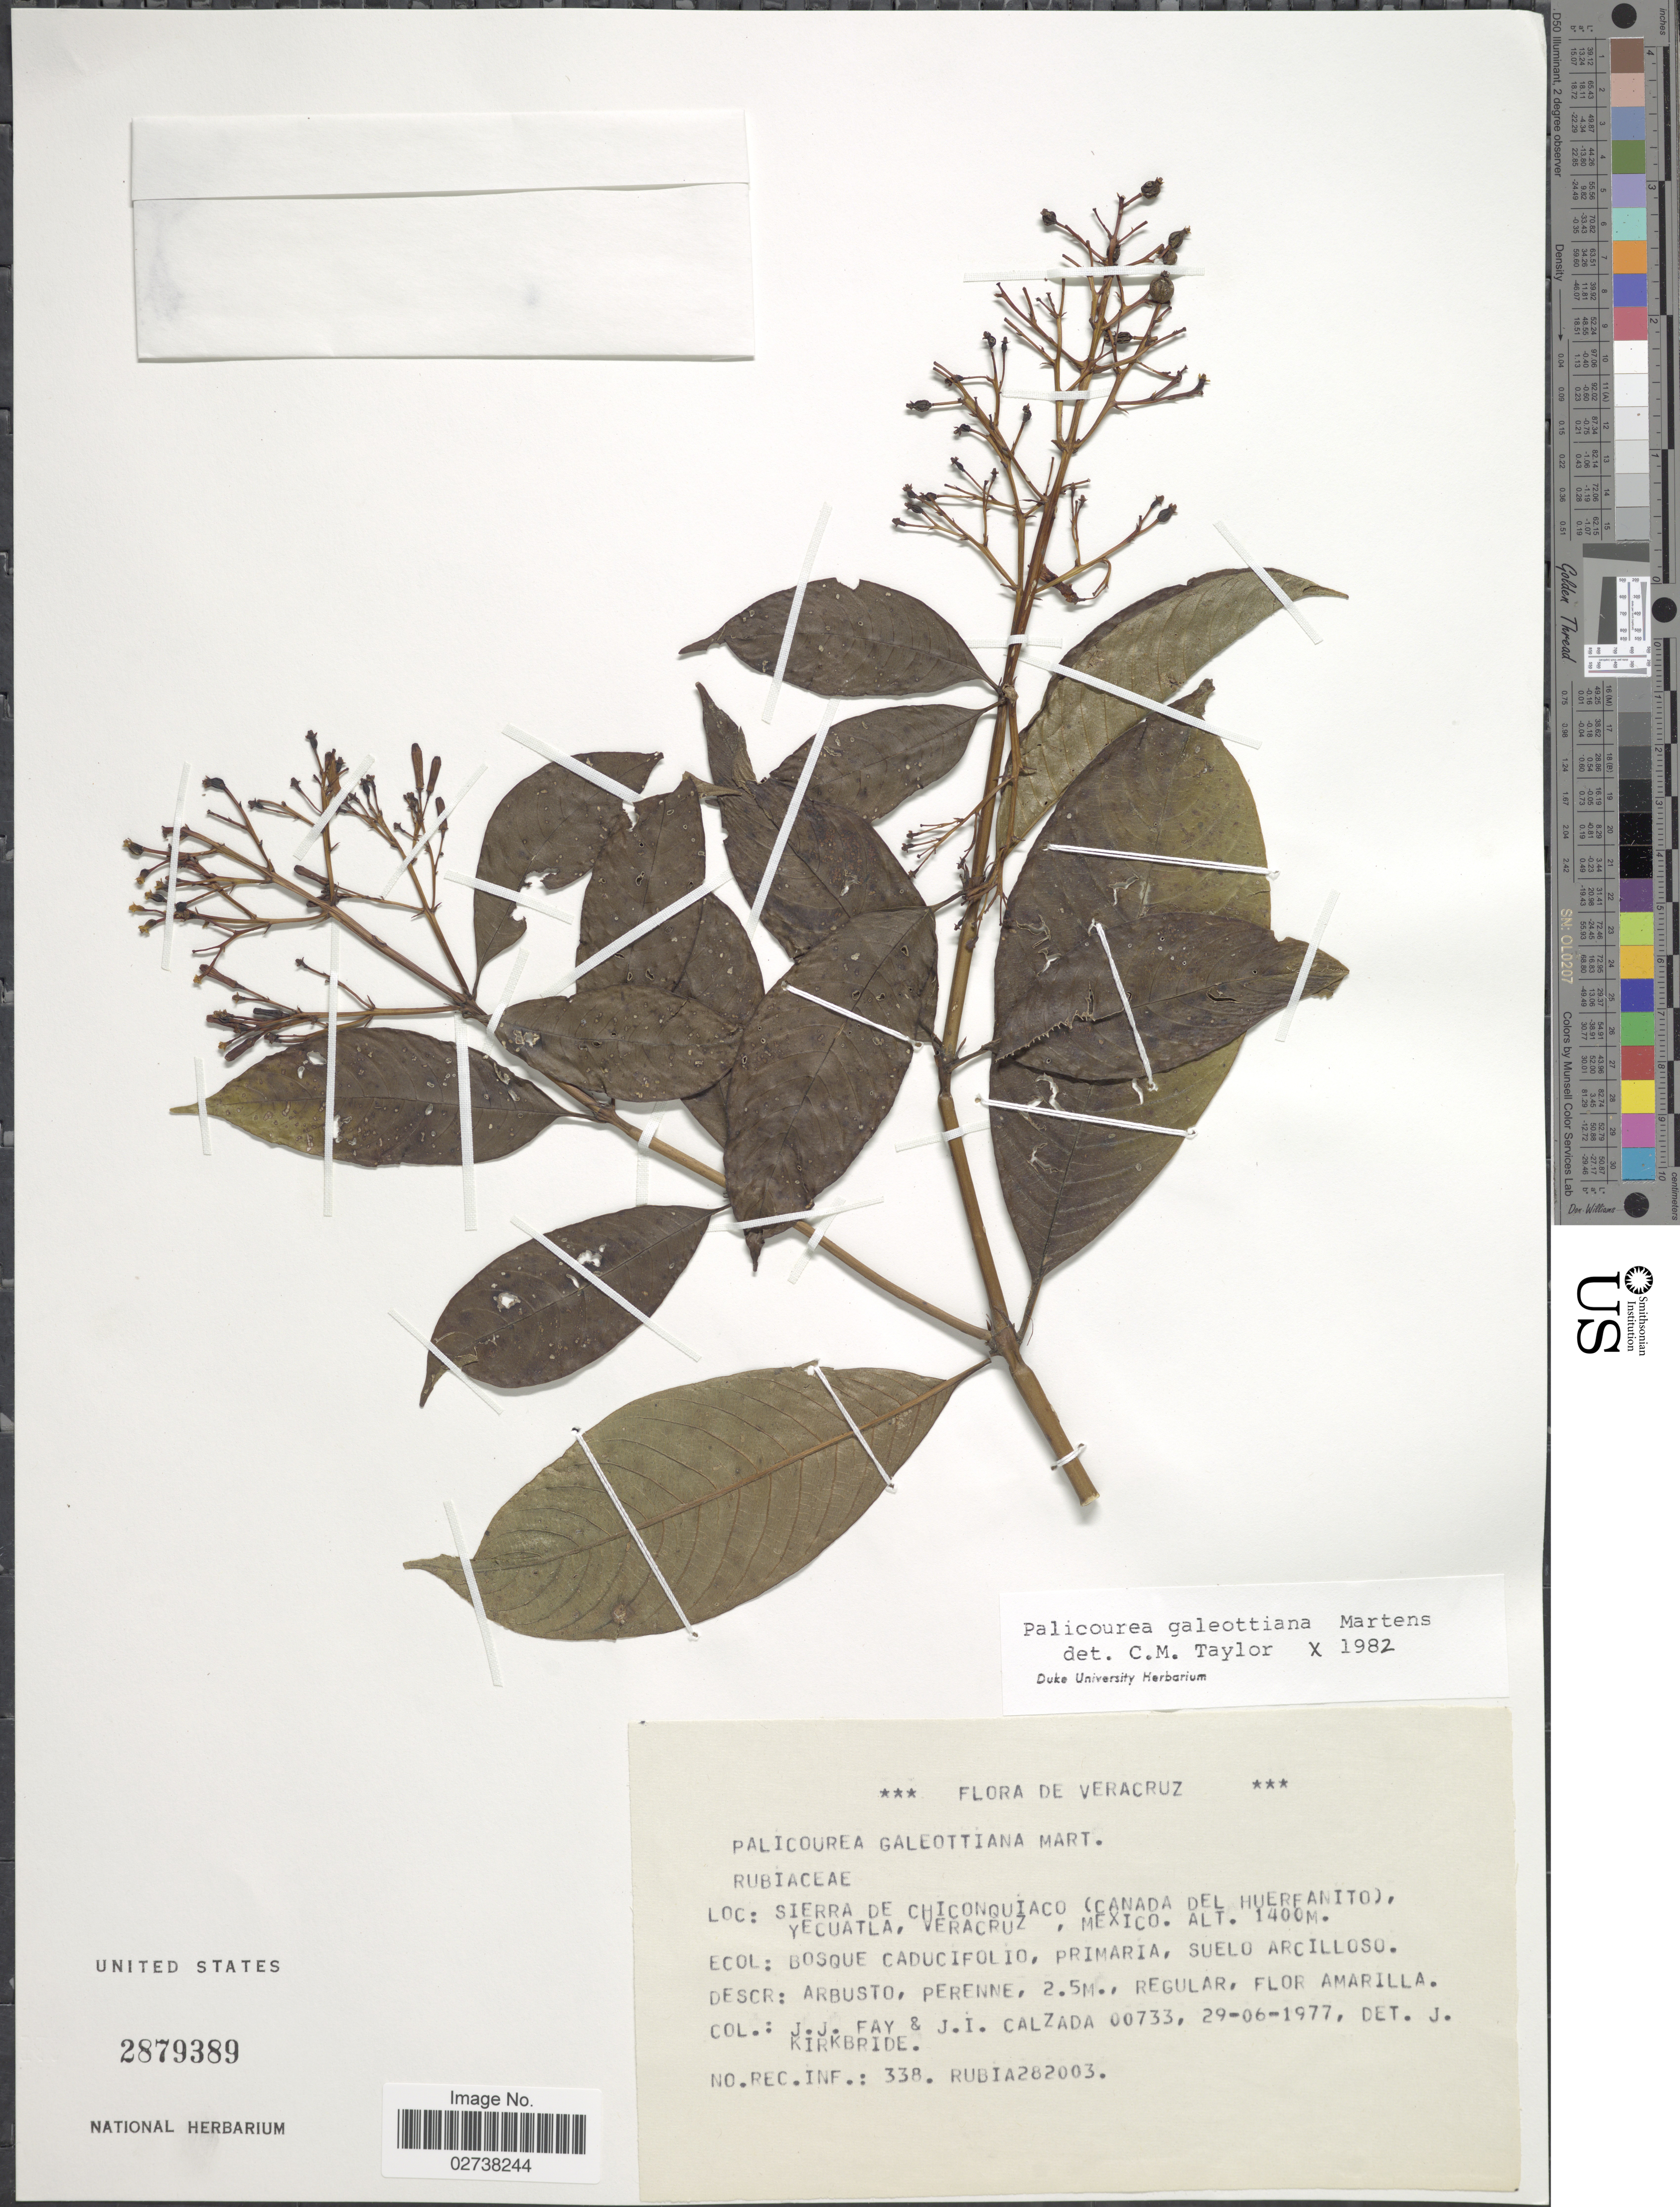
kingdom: Plantae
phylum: Tracheophyta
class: Magnoliopsida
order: Gentianales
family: Rubiaceae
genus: Palicourea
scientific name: Palicourea galeottiana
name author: M. Martens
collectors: J. Fay & J. I. Calzada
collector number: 00733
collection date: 1977-06-29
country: Mexico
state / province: Veracruz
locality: Veracruz, Sierra de Chiconquiaco (Canada del Huerfanito) Yecuatla, Veracruz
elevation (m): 1400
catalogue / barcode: US 2879389